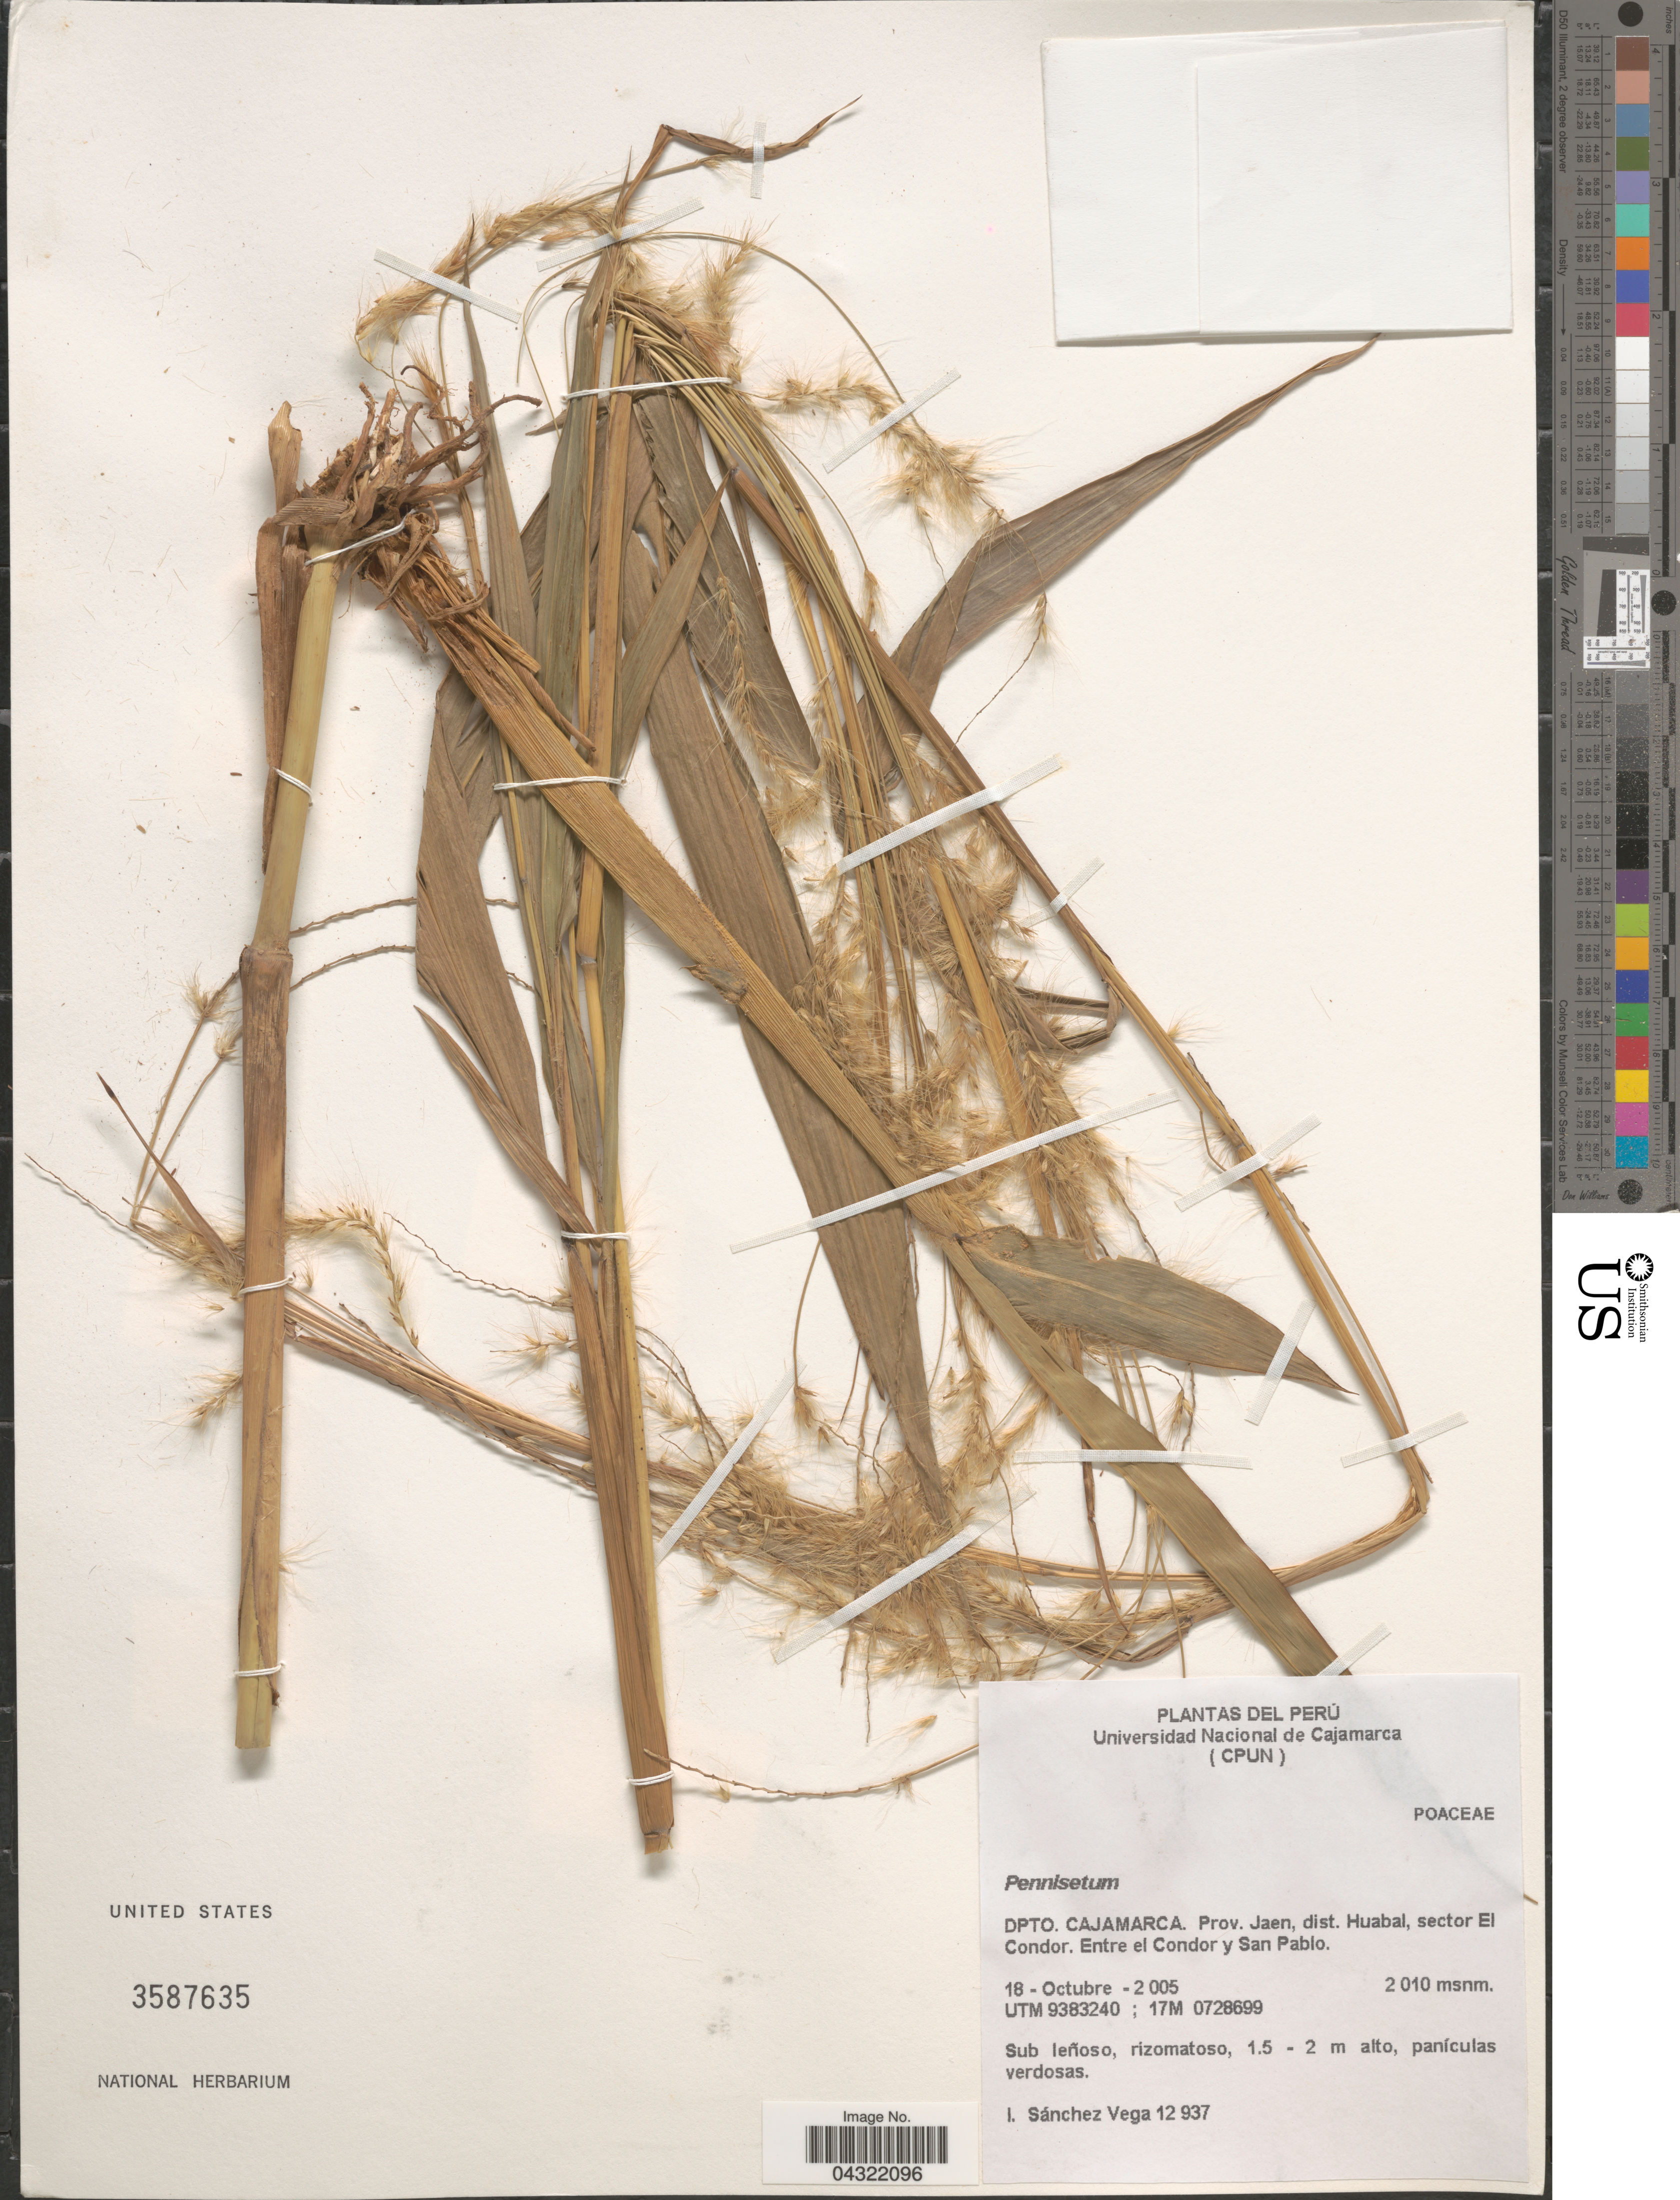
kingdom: Plantae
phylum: Tracheophyta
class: Liliopsida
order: Poales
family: Poaceae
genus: Cenchrus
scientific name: Cenchrus sp.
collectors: I. Sánchez Vega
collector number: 12937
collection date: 2005-10-18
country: Peru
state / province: Cajamarca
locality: Dpto. Cajamarca. Prov. Jaen, dist. Huabal, sector El Condor. Entre el Condor y San Pablo. UTM 9383240; 17M 0728699.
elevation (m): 2010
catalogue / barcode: US 3587635